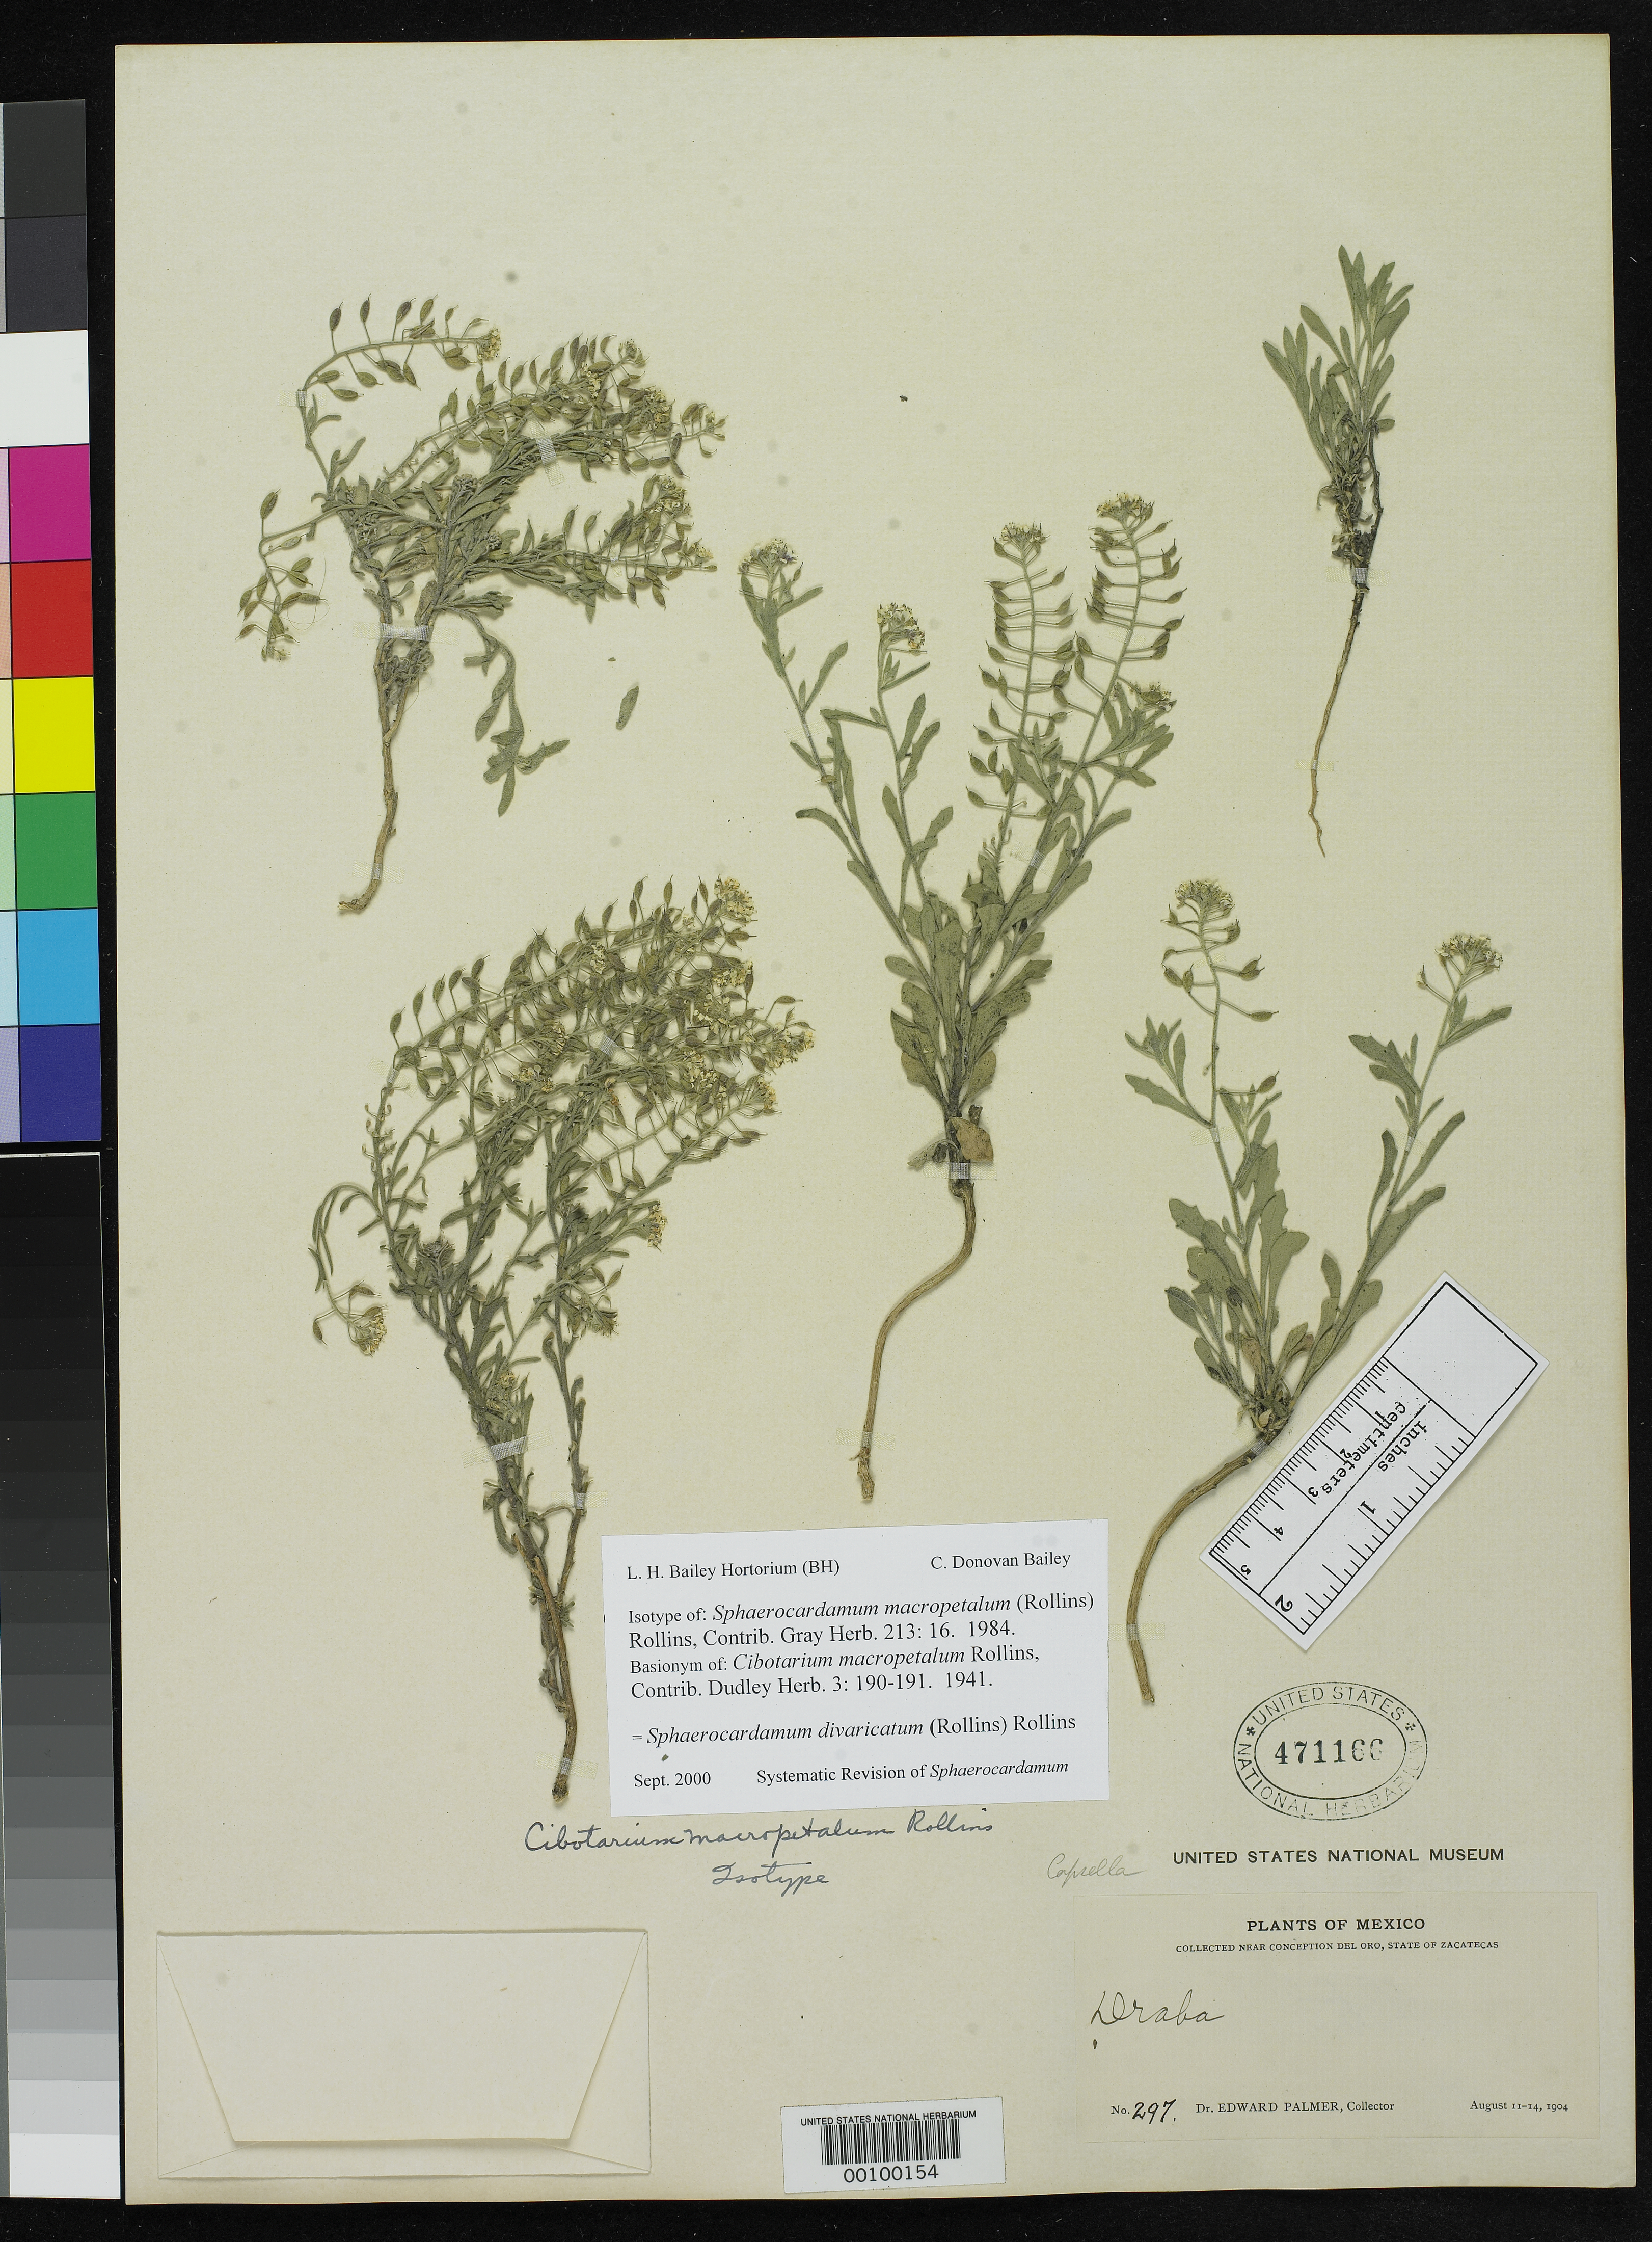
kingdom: Plantae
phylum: Tracheophyta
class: Magnoliopsida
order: Brassicales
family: Brassicaceae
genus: Cibotarium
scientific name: Cibotarium macropetalum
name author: Rollins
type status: Isotype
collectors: E. Palmer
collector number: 297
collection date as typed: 11 Aug 1904 to 14 Aug 1904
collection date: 1904-08-11/1904-08-14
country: Mexico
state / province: Zacatecas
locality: Near Concepcion del Oro.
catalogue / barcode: US 471166